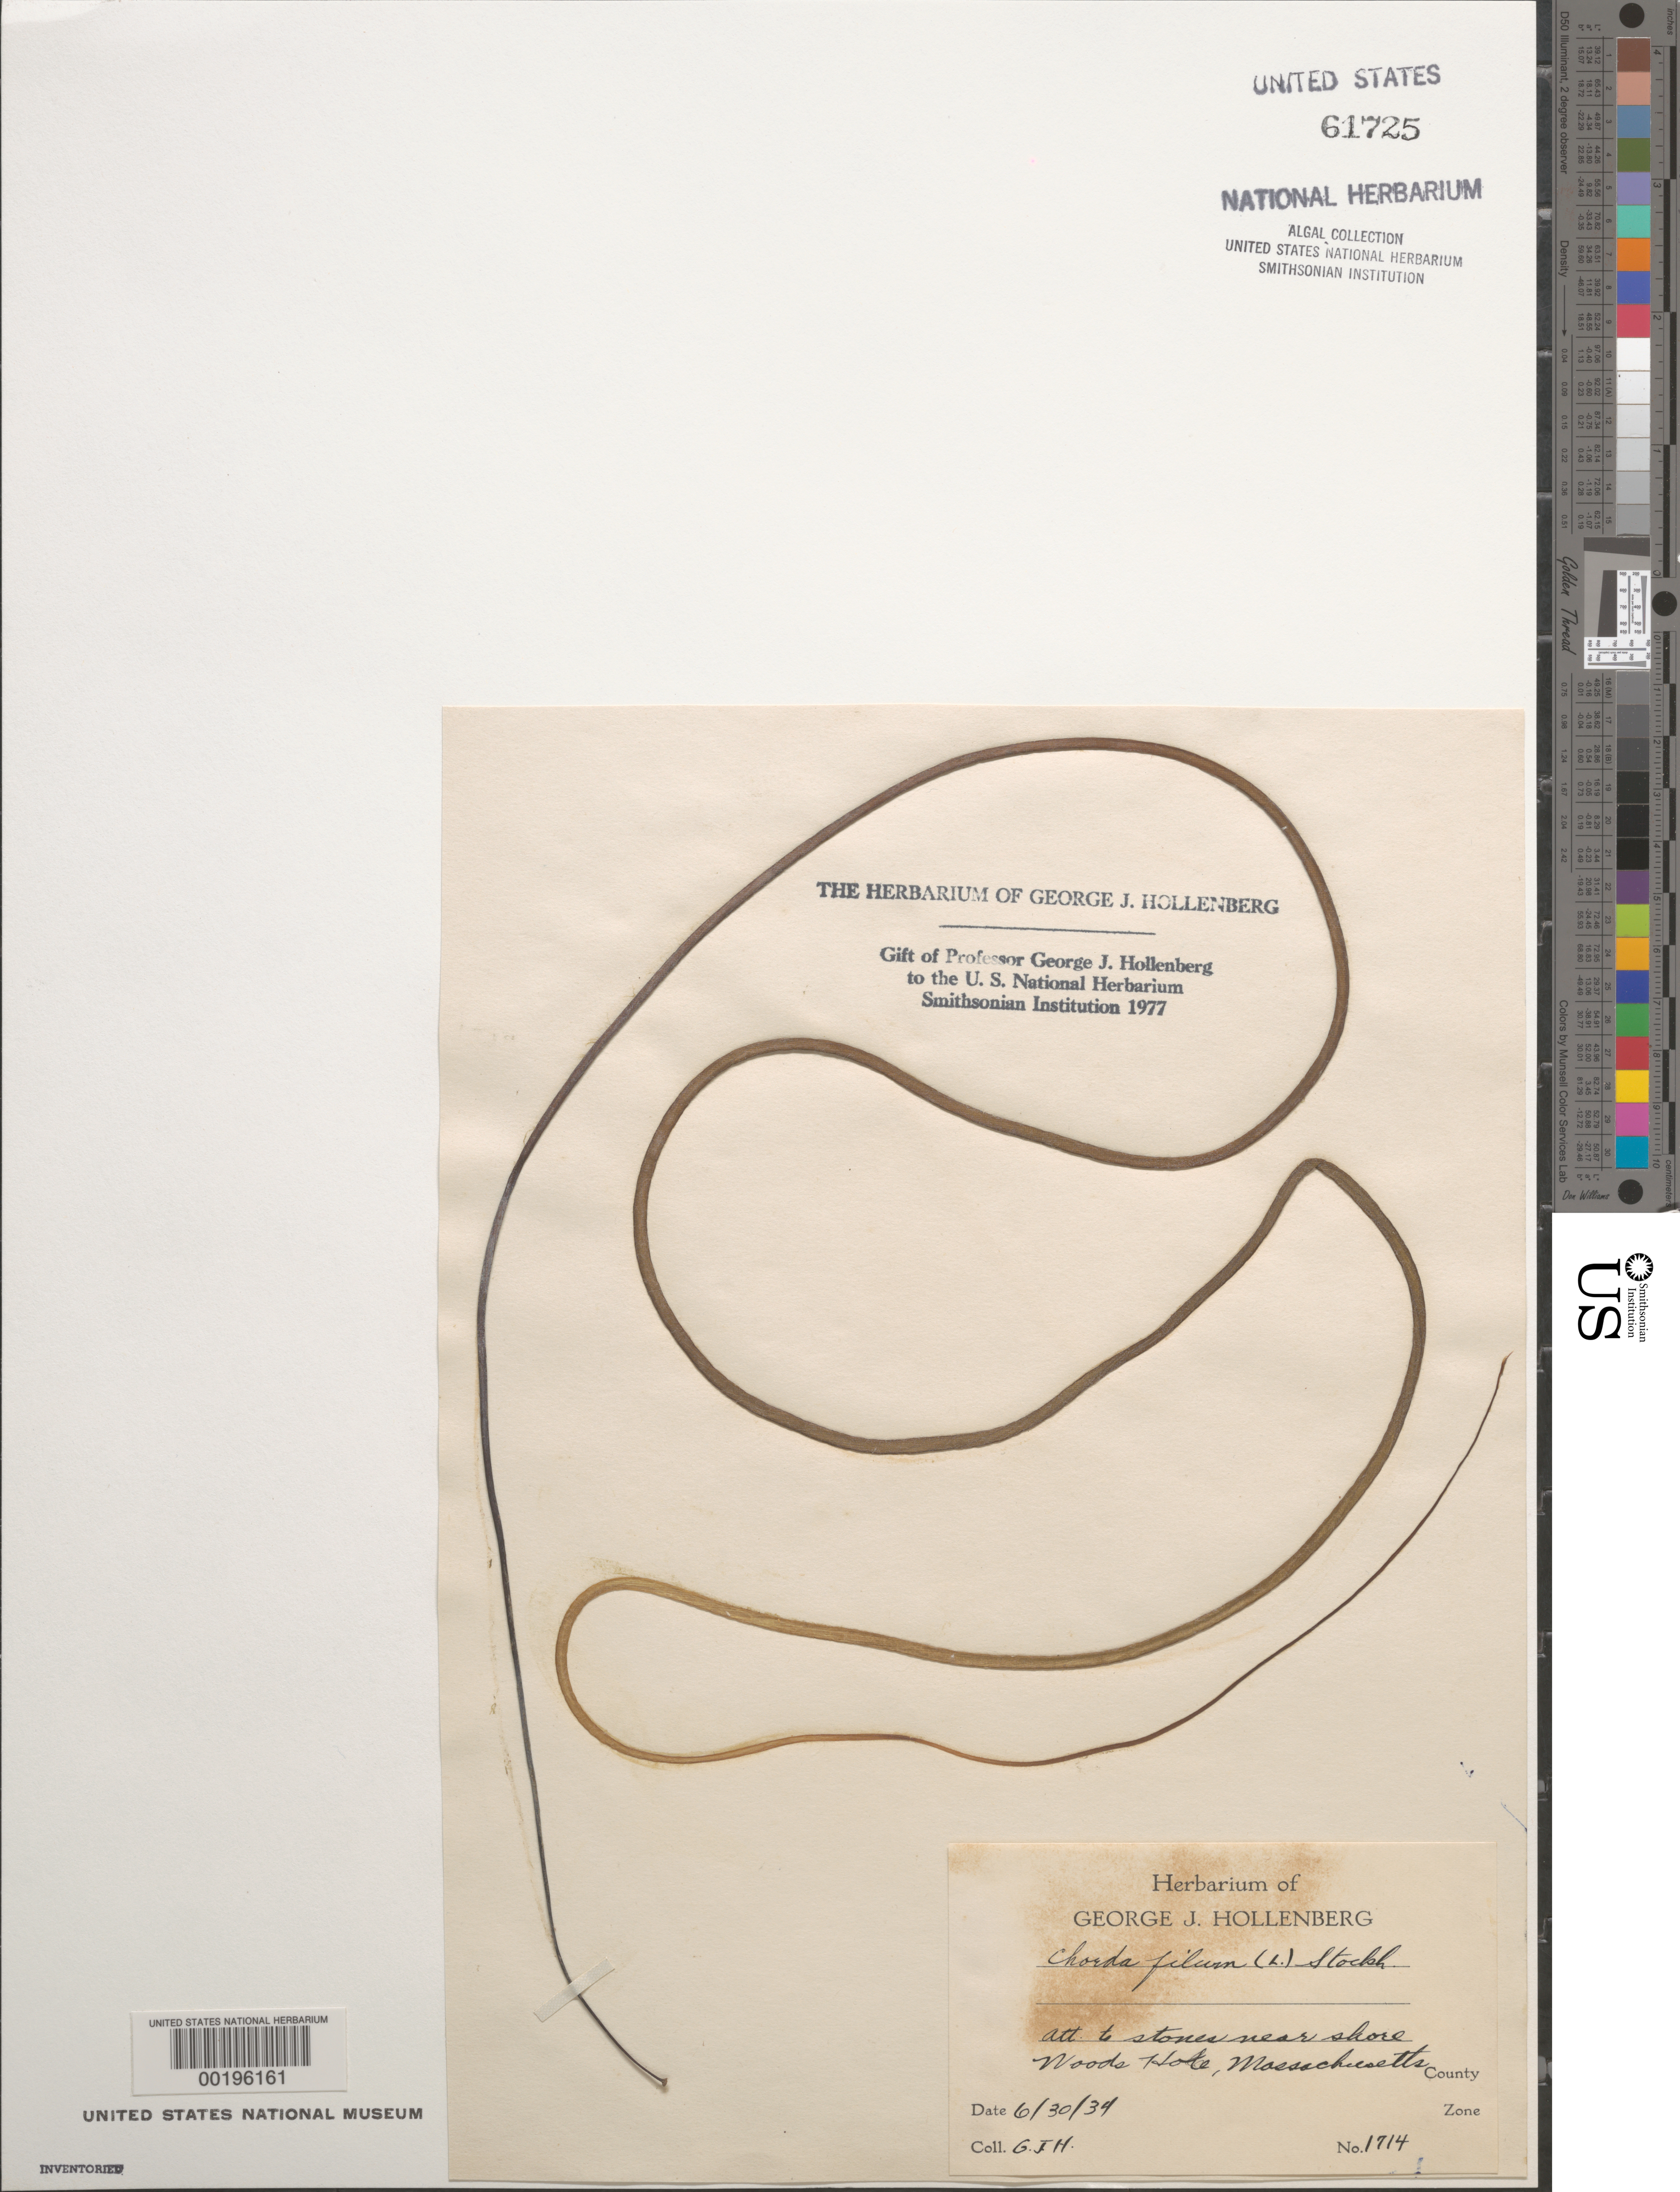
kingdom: Chromista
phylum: Ochrophyta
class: Phaeophyceae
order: Laminariales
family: Chordaceae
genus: Chorda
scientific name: Chorda filum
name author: (L.) Stackh.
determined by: Hollenberg, George J.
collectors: G. Hollenberg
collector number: GJH 1714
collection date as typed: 30 Jun 1934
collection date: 1934-06-30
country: United States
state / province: Massachusetts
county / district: Barnstable County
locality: Woods Hole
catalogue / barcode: US 61725